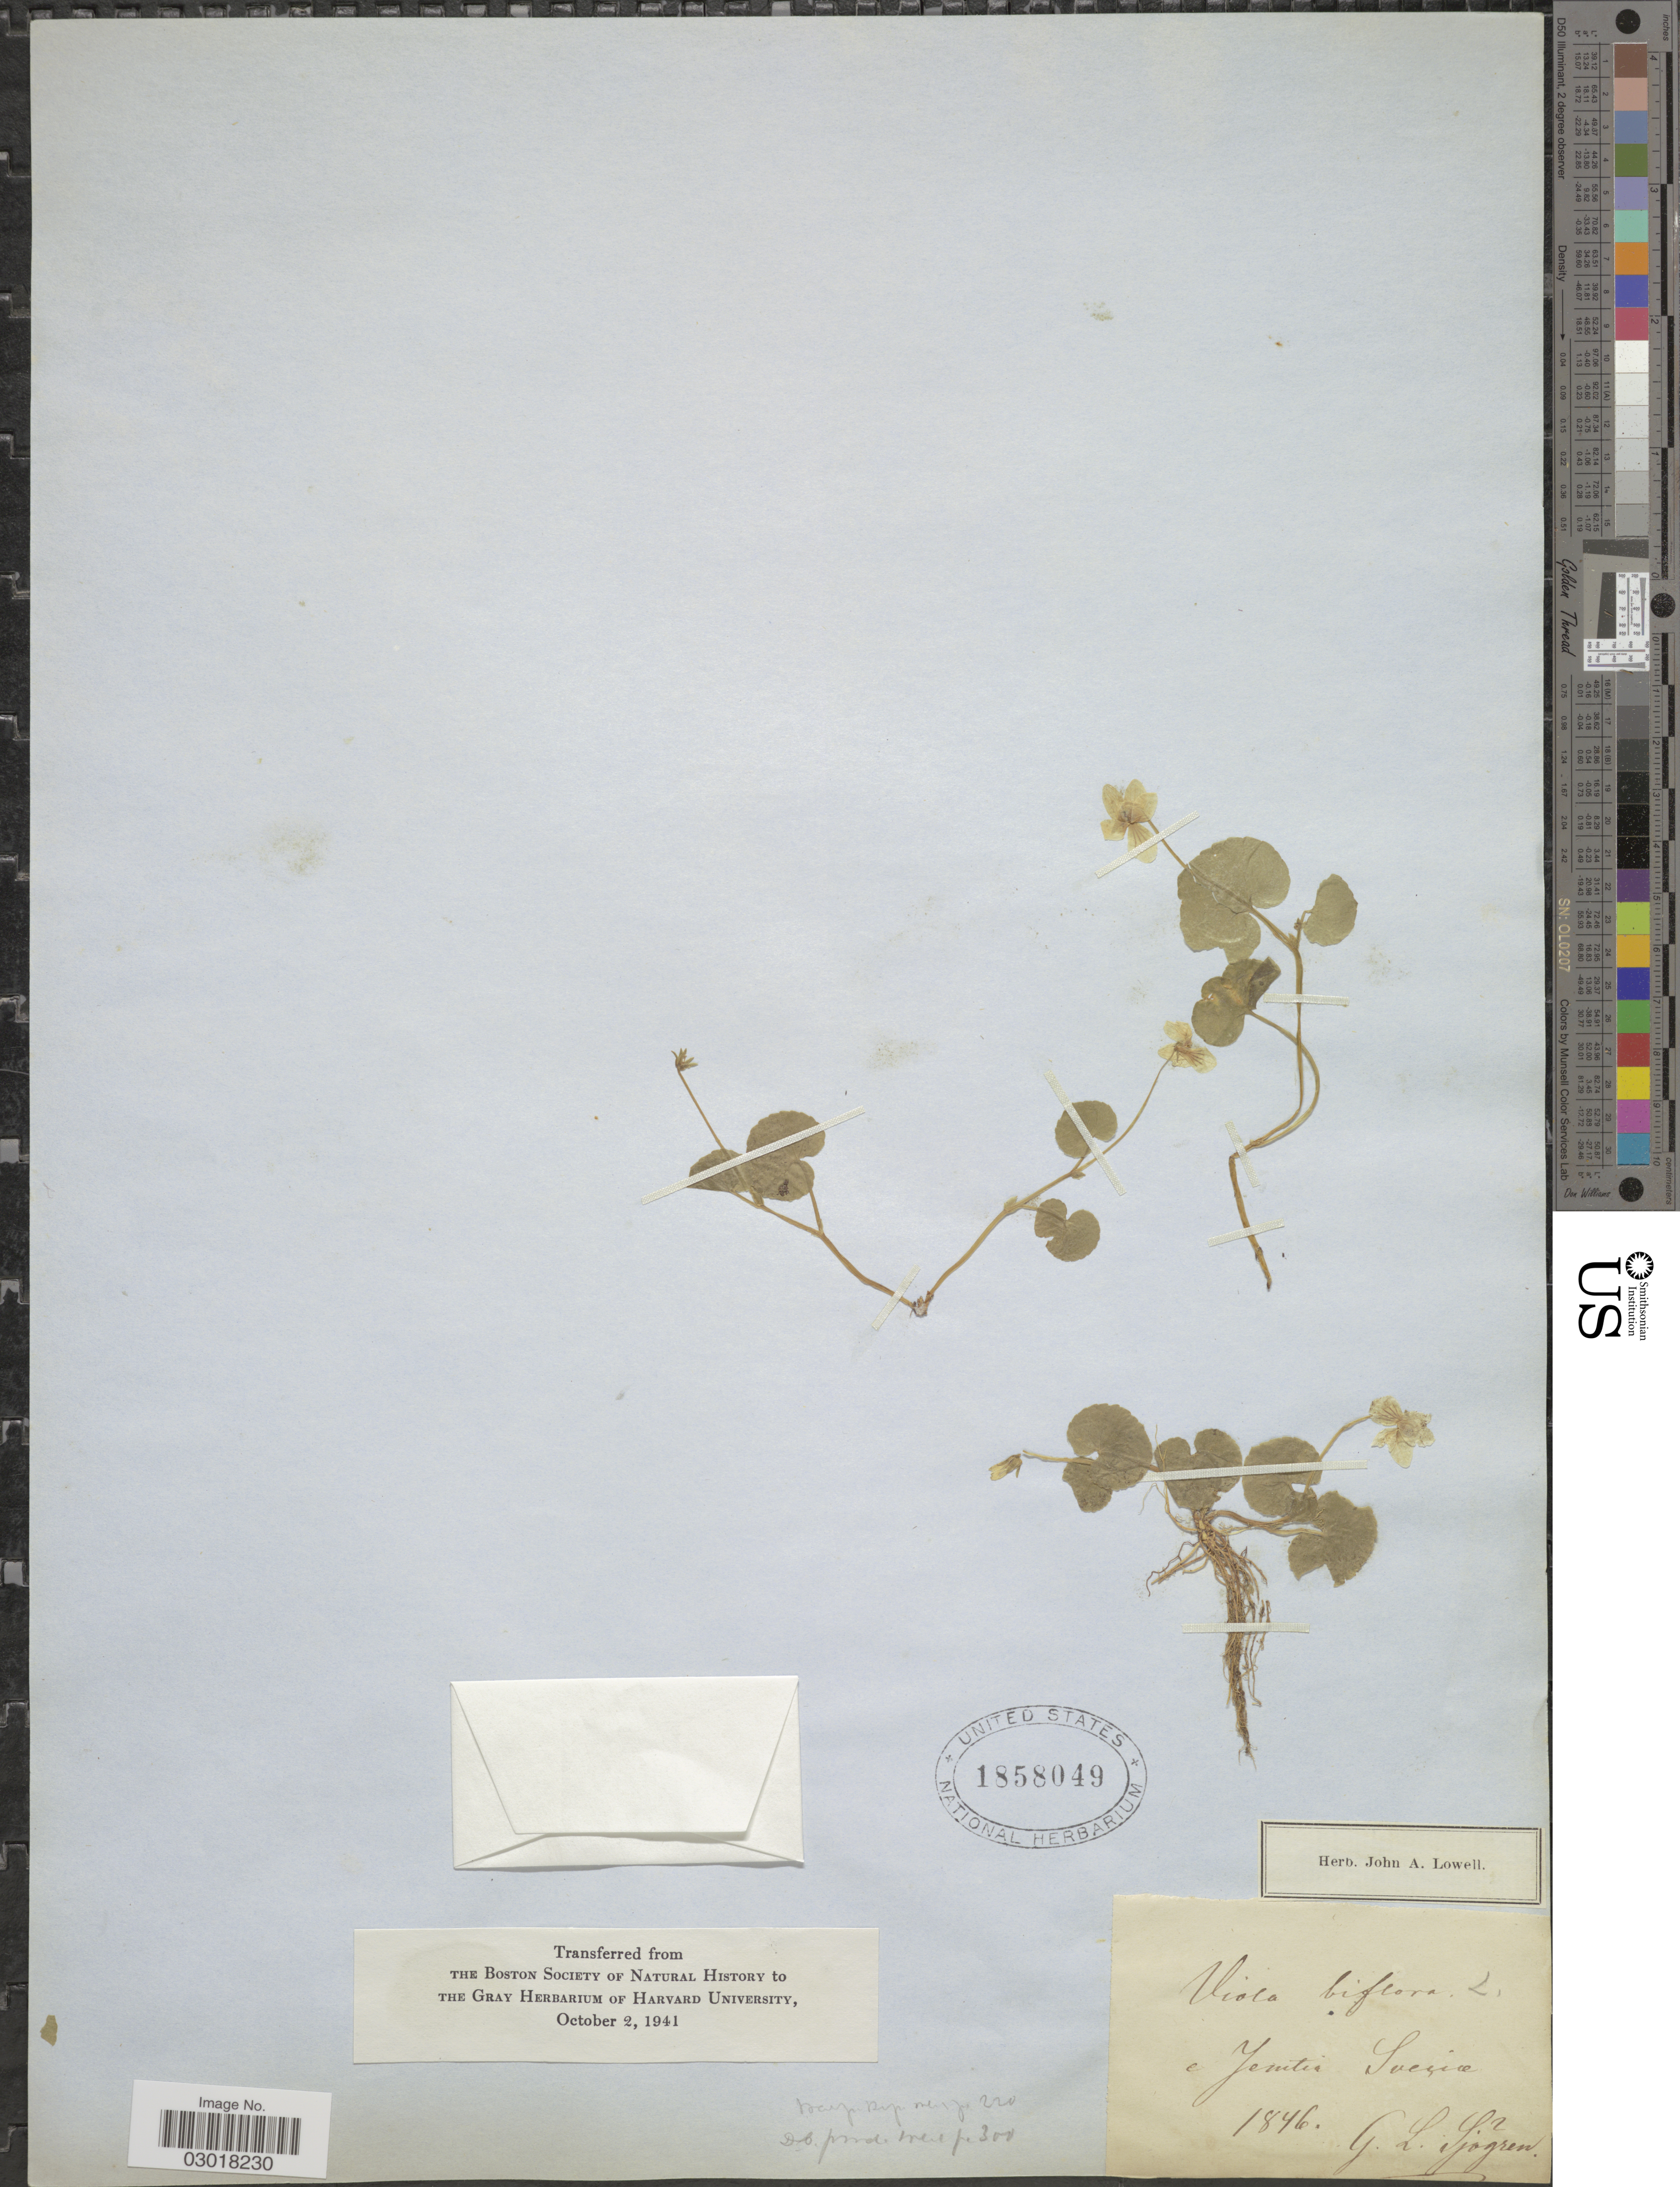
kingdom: Plantae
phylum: Tracheophyta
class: Magnoliopsida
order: Malpighiales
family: Violaceae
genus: Viola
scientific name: Viola biflora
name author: L.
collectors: G. Sjögren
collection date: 1846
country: Sweden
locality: E Jemtis Sueciæ.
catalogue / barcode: US 1858049